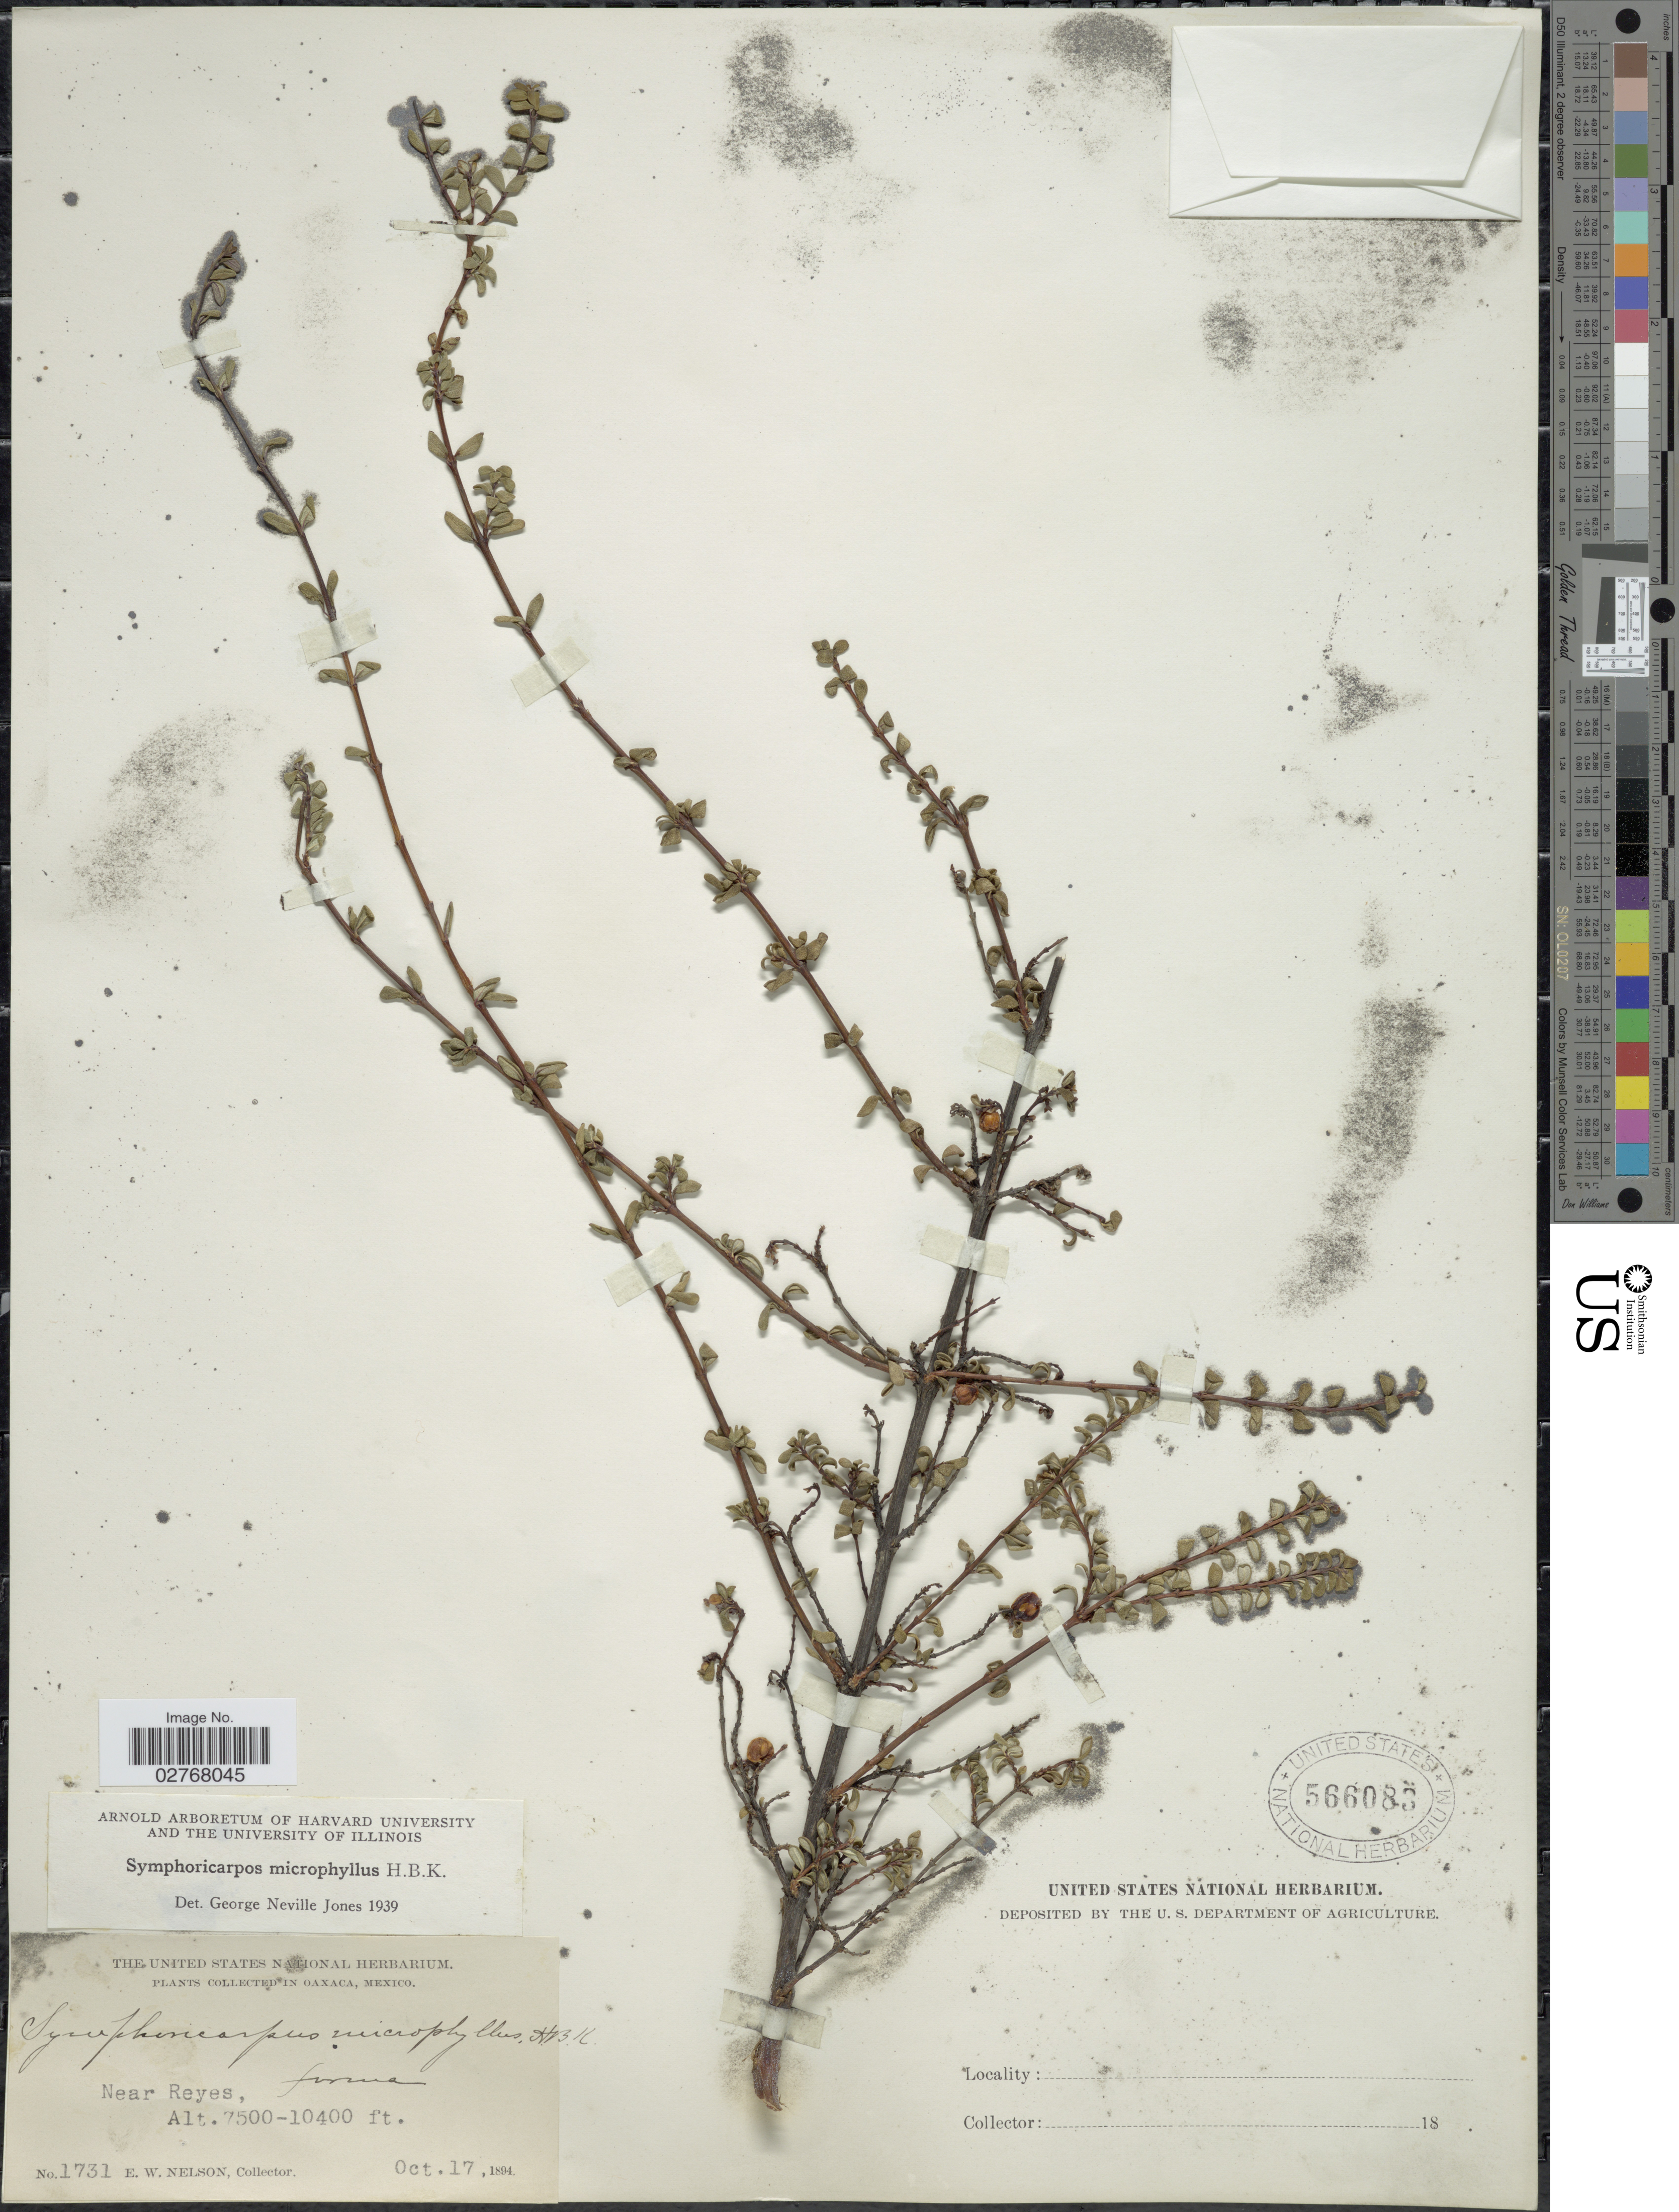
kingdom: Plantae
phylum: Tracheophyta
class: Magnoliopsida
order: Dipsacales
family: Caprifoliaceae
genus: Symphoricarpos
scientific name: Symphoricarpos microphyllus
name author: Kunth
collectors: E. W. Nelson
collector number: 1731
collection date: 1894-10-17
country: Mexico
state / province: Oaxaca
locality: Near Reyes.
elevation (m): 2286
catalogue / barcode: US 566083